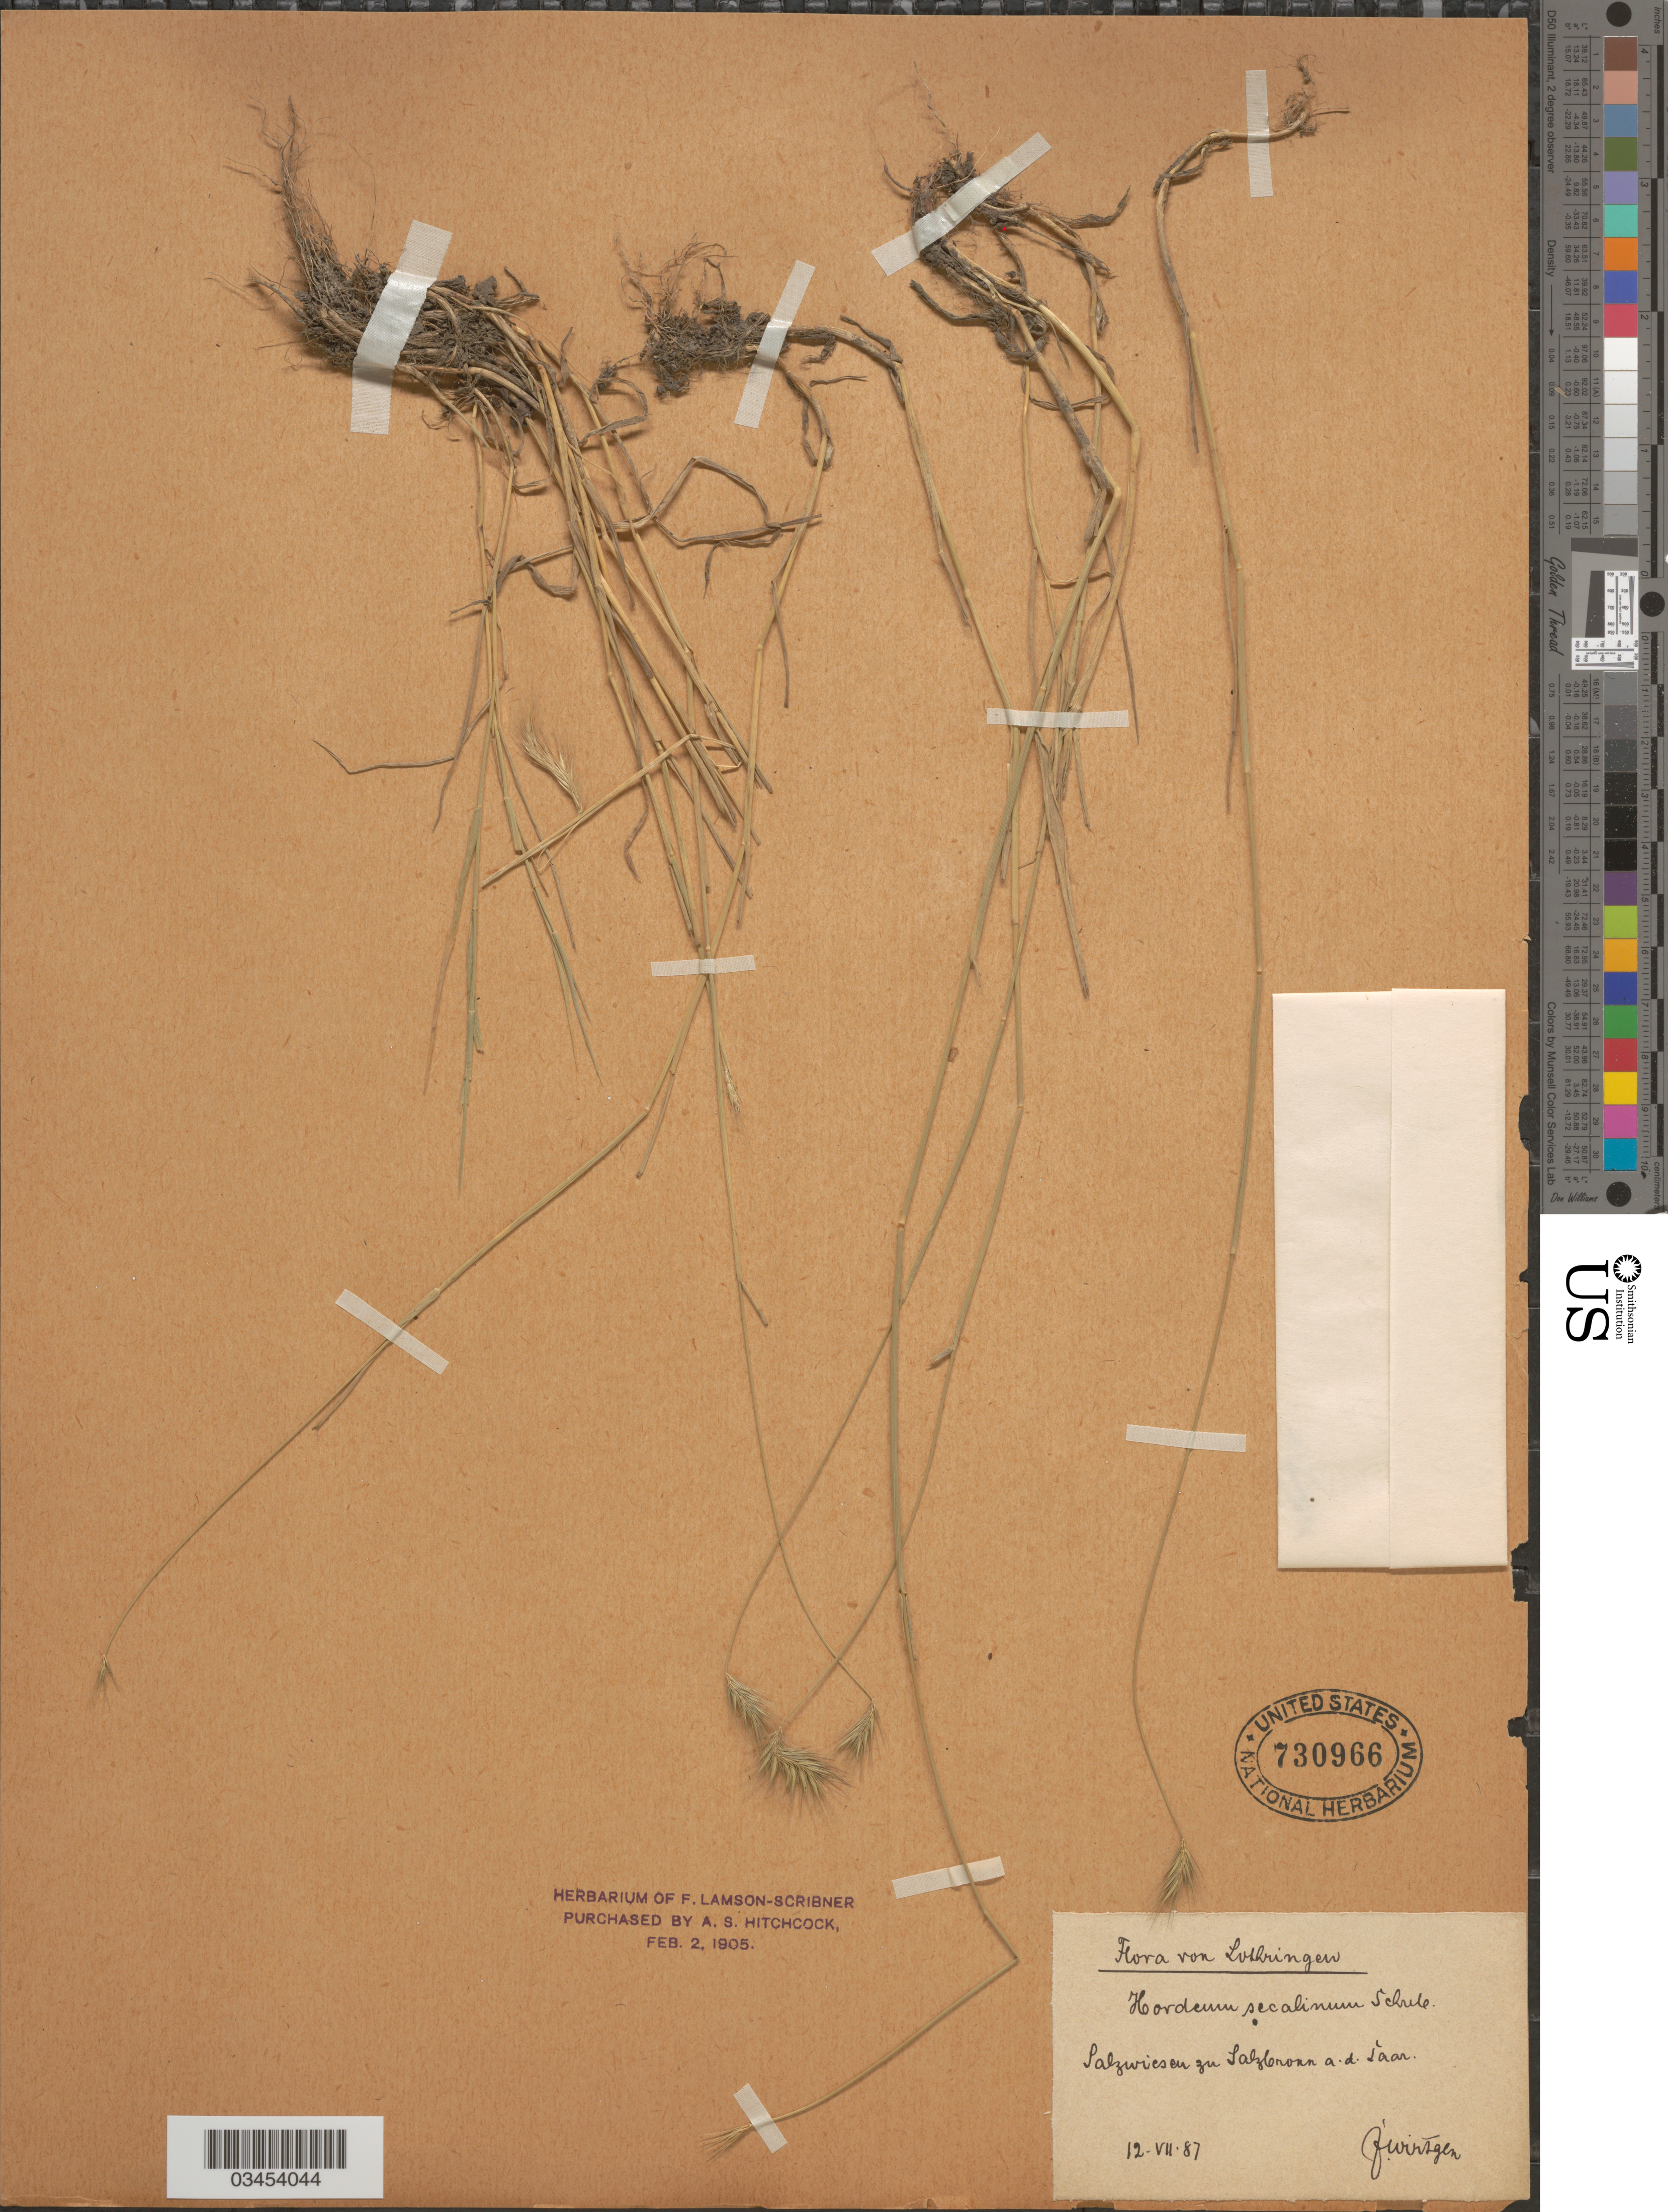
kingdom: Plantae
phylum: Tracheophyta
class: Liliopsida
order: Poales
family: Poaceae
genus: Hordeum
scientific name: Hordeum secalinum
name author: Schreb.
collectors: F. Wirtgen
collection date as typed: Transcribed d/m/y: 12/7/87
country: Germany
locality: Lothringen. Salzwiesen zu Salzbronn a.d. Saar.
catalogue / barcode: US 730966